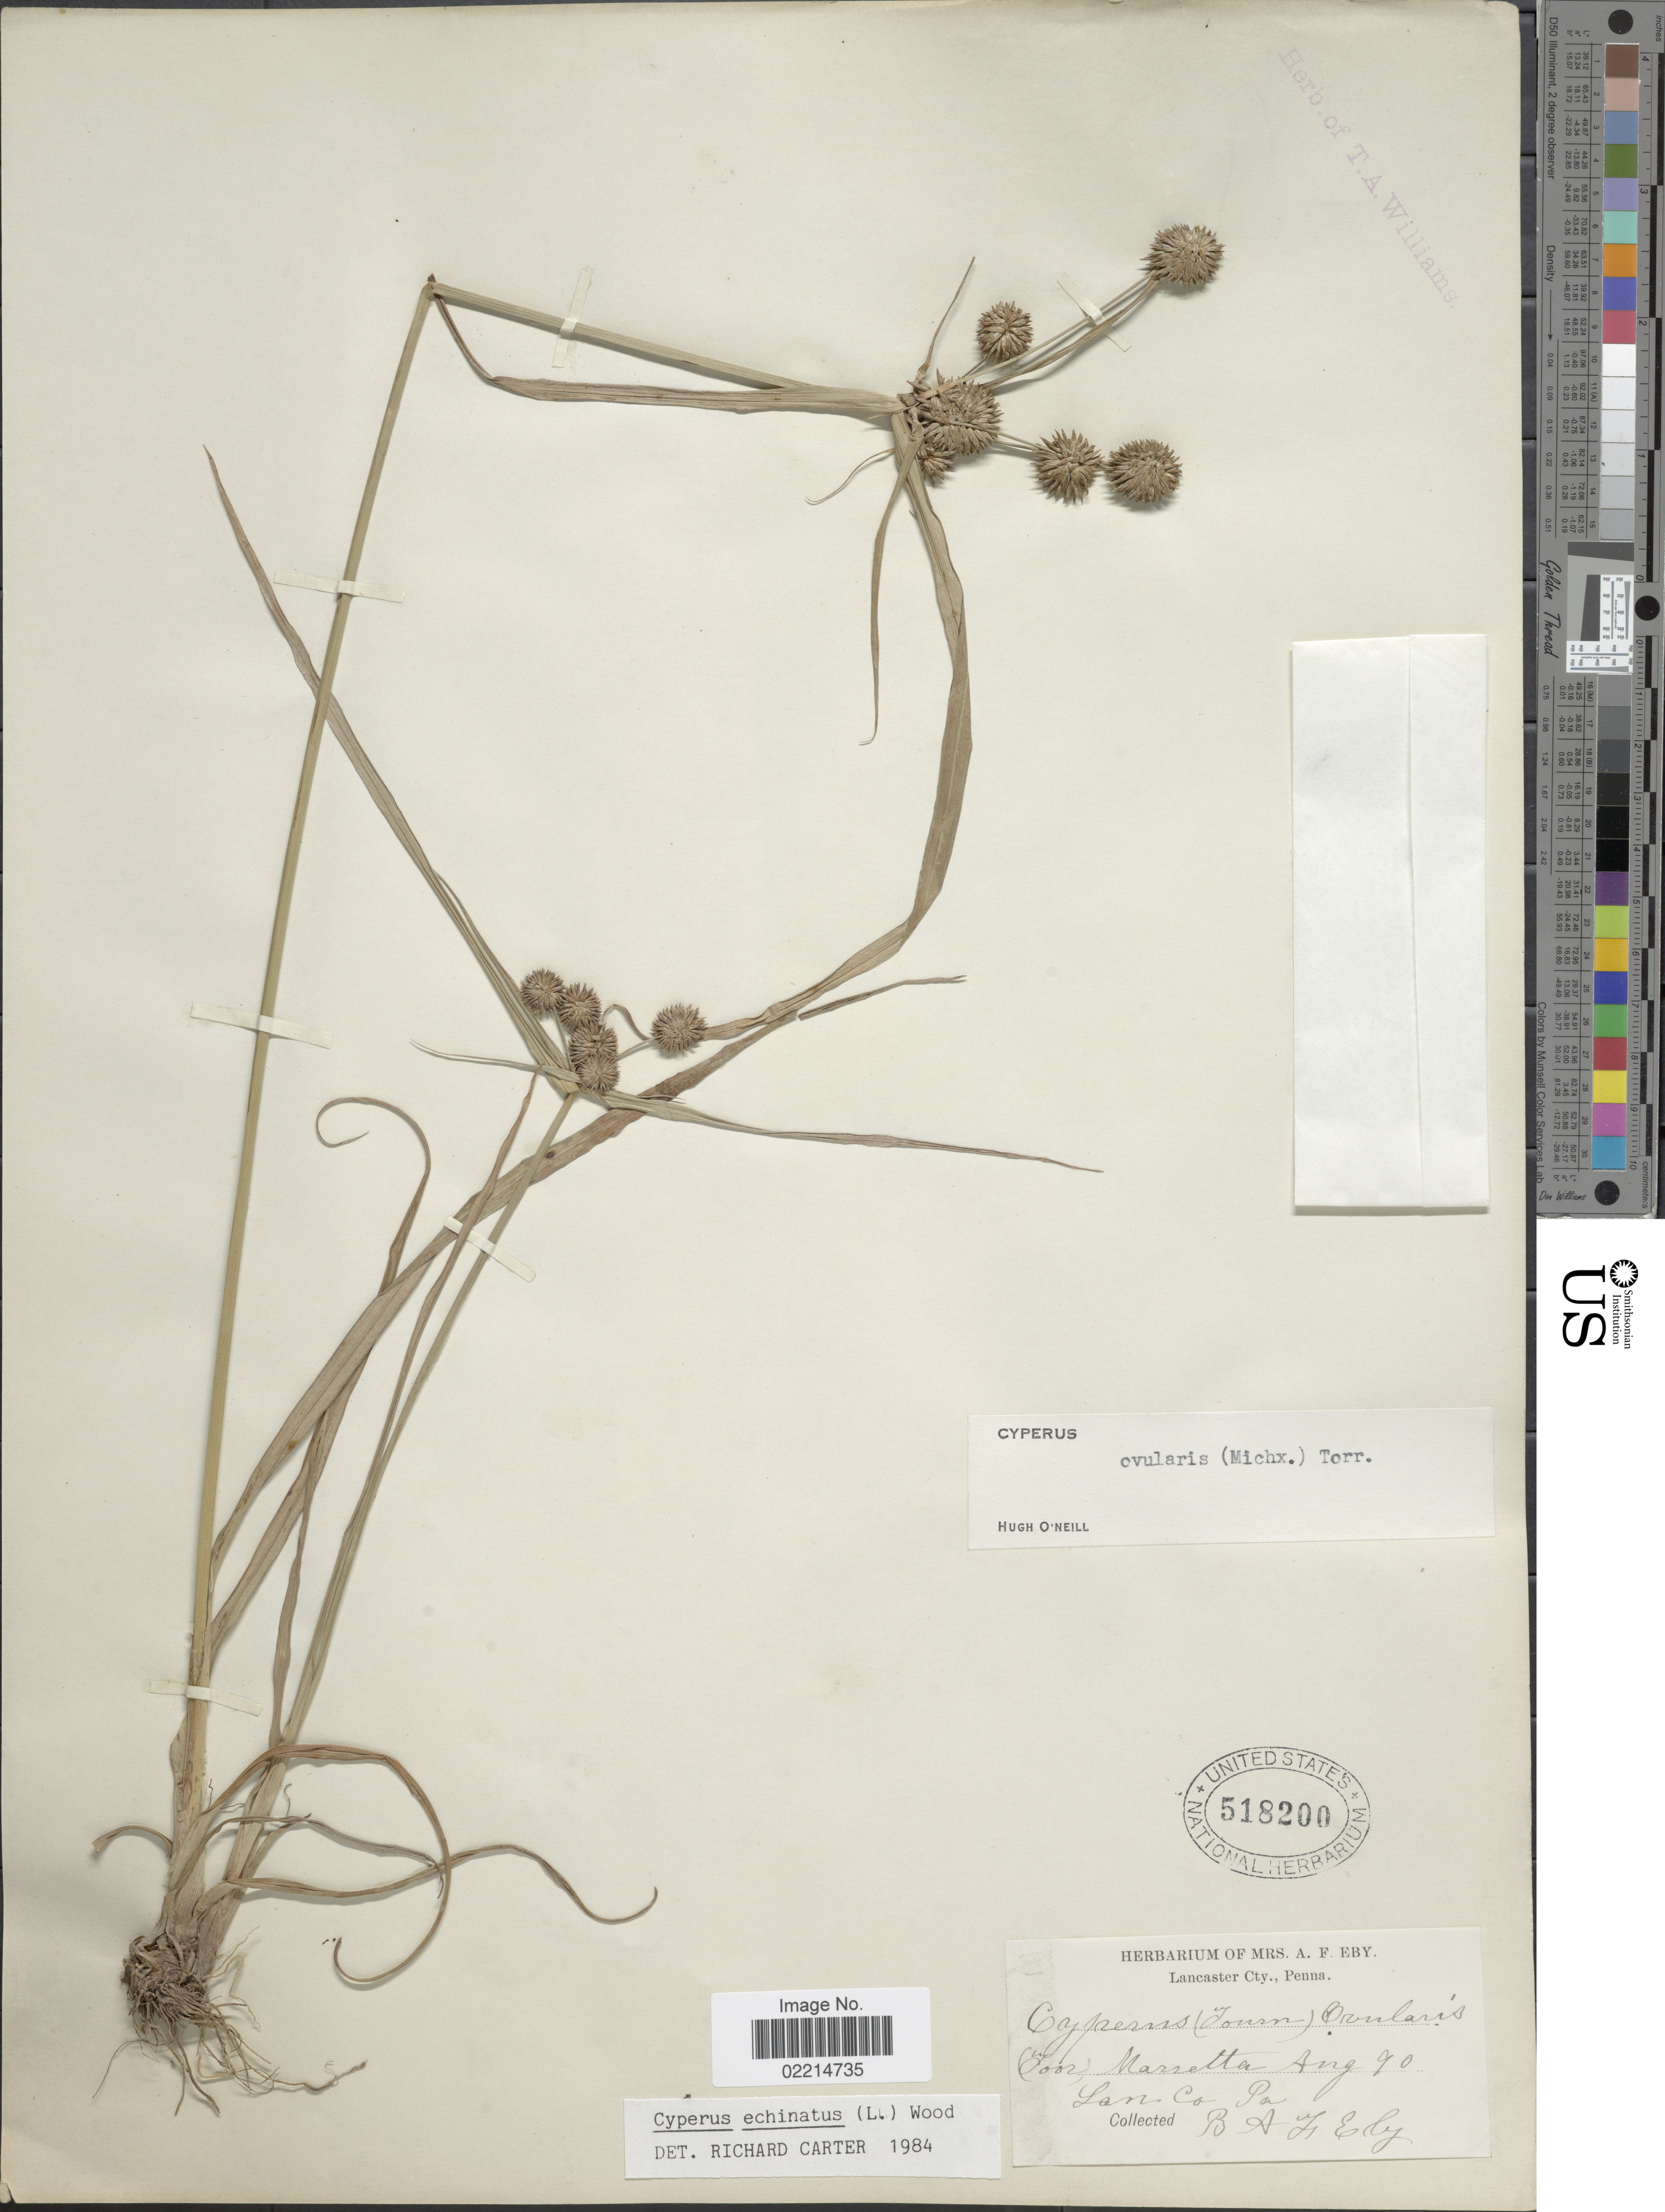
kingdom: Plantae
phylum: Tracheophyta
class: Liliopsida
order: Poales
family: Cyperaceae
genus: Cyperus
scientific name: Cyperus echinatus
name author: (L.) Alph. Wood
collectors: Mrs. A. F. Eby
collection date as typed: Transcribed d/m/y: /8/90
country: United States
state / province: Pennsylvania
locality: Marretta. Lan Co.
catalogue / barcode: US 518200